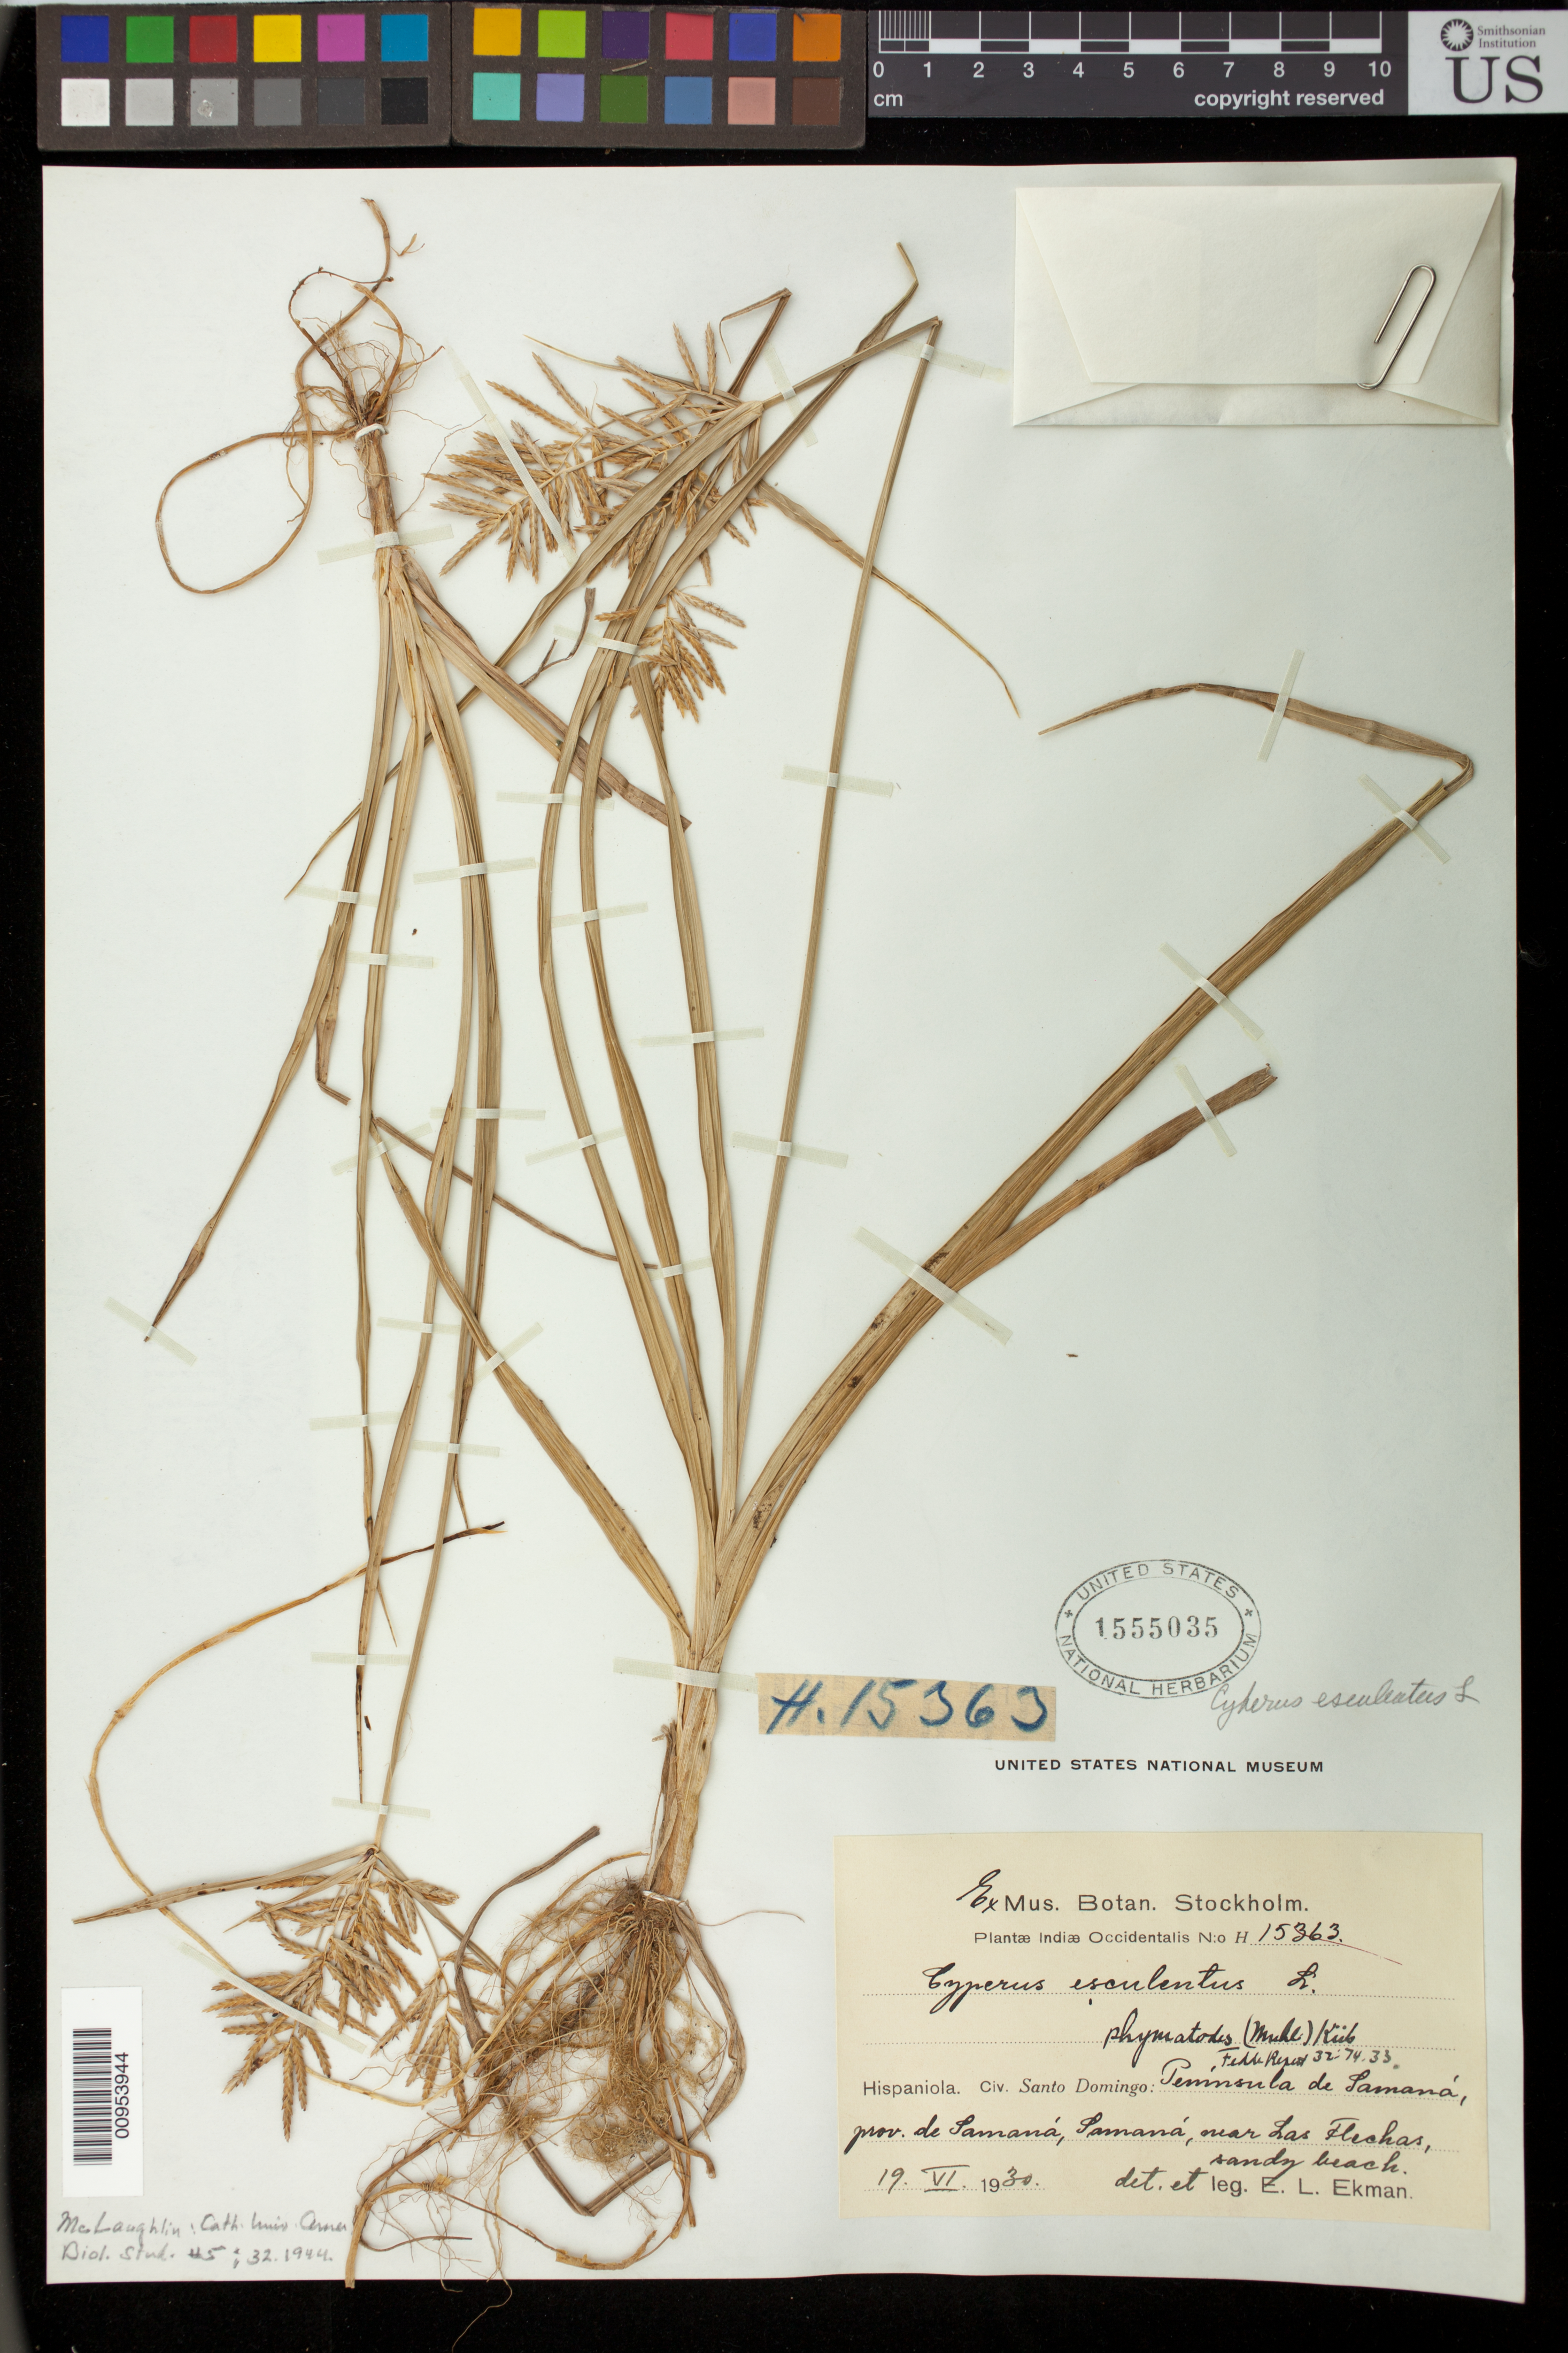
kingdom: Plantae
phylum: Tracheophyta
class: Liliopsida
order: Poales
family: Cyperaceae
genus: Cyperus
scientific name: Cyperus esculentus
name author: L.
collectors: E. L. Ekman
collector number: H 15363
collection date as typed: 19 Jun 1930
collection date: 1930-06-19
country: Dominican Republic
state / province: Samaná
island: Hispaniola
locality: Península de Samaná, Samaná, beach near Las Flechas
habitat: Sandy beach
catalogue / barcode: US 1555035